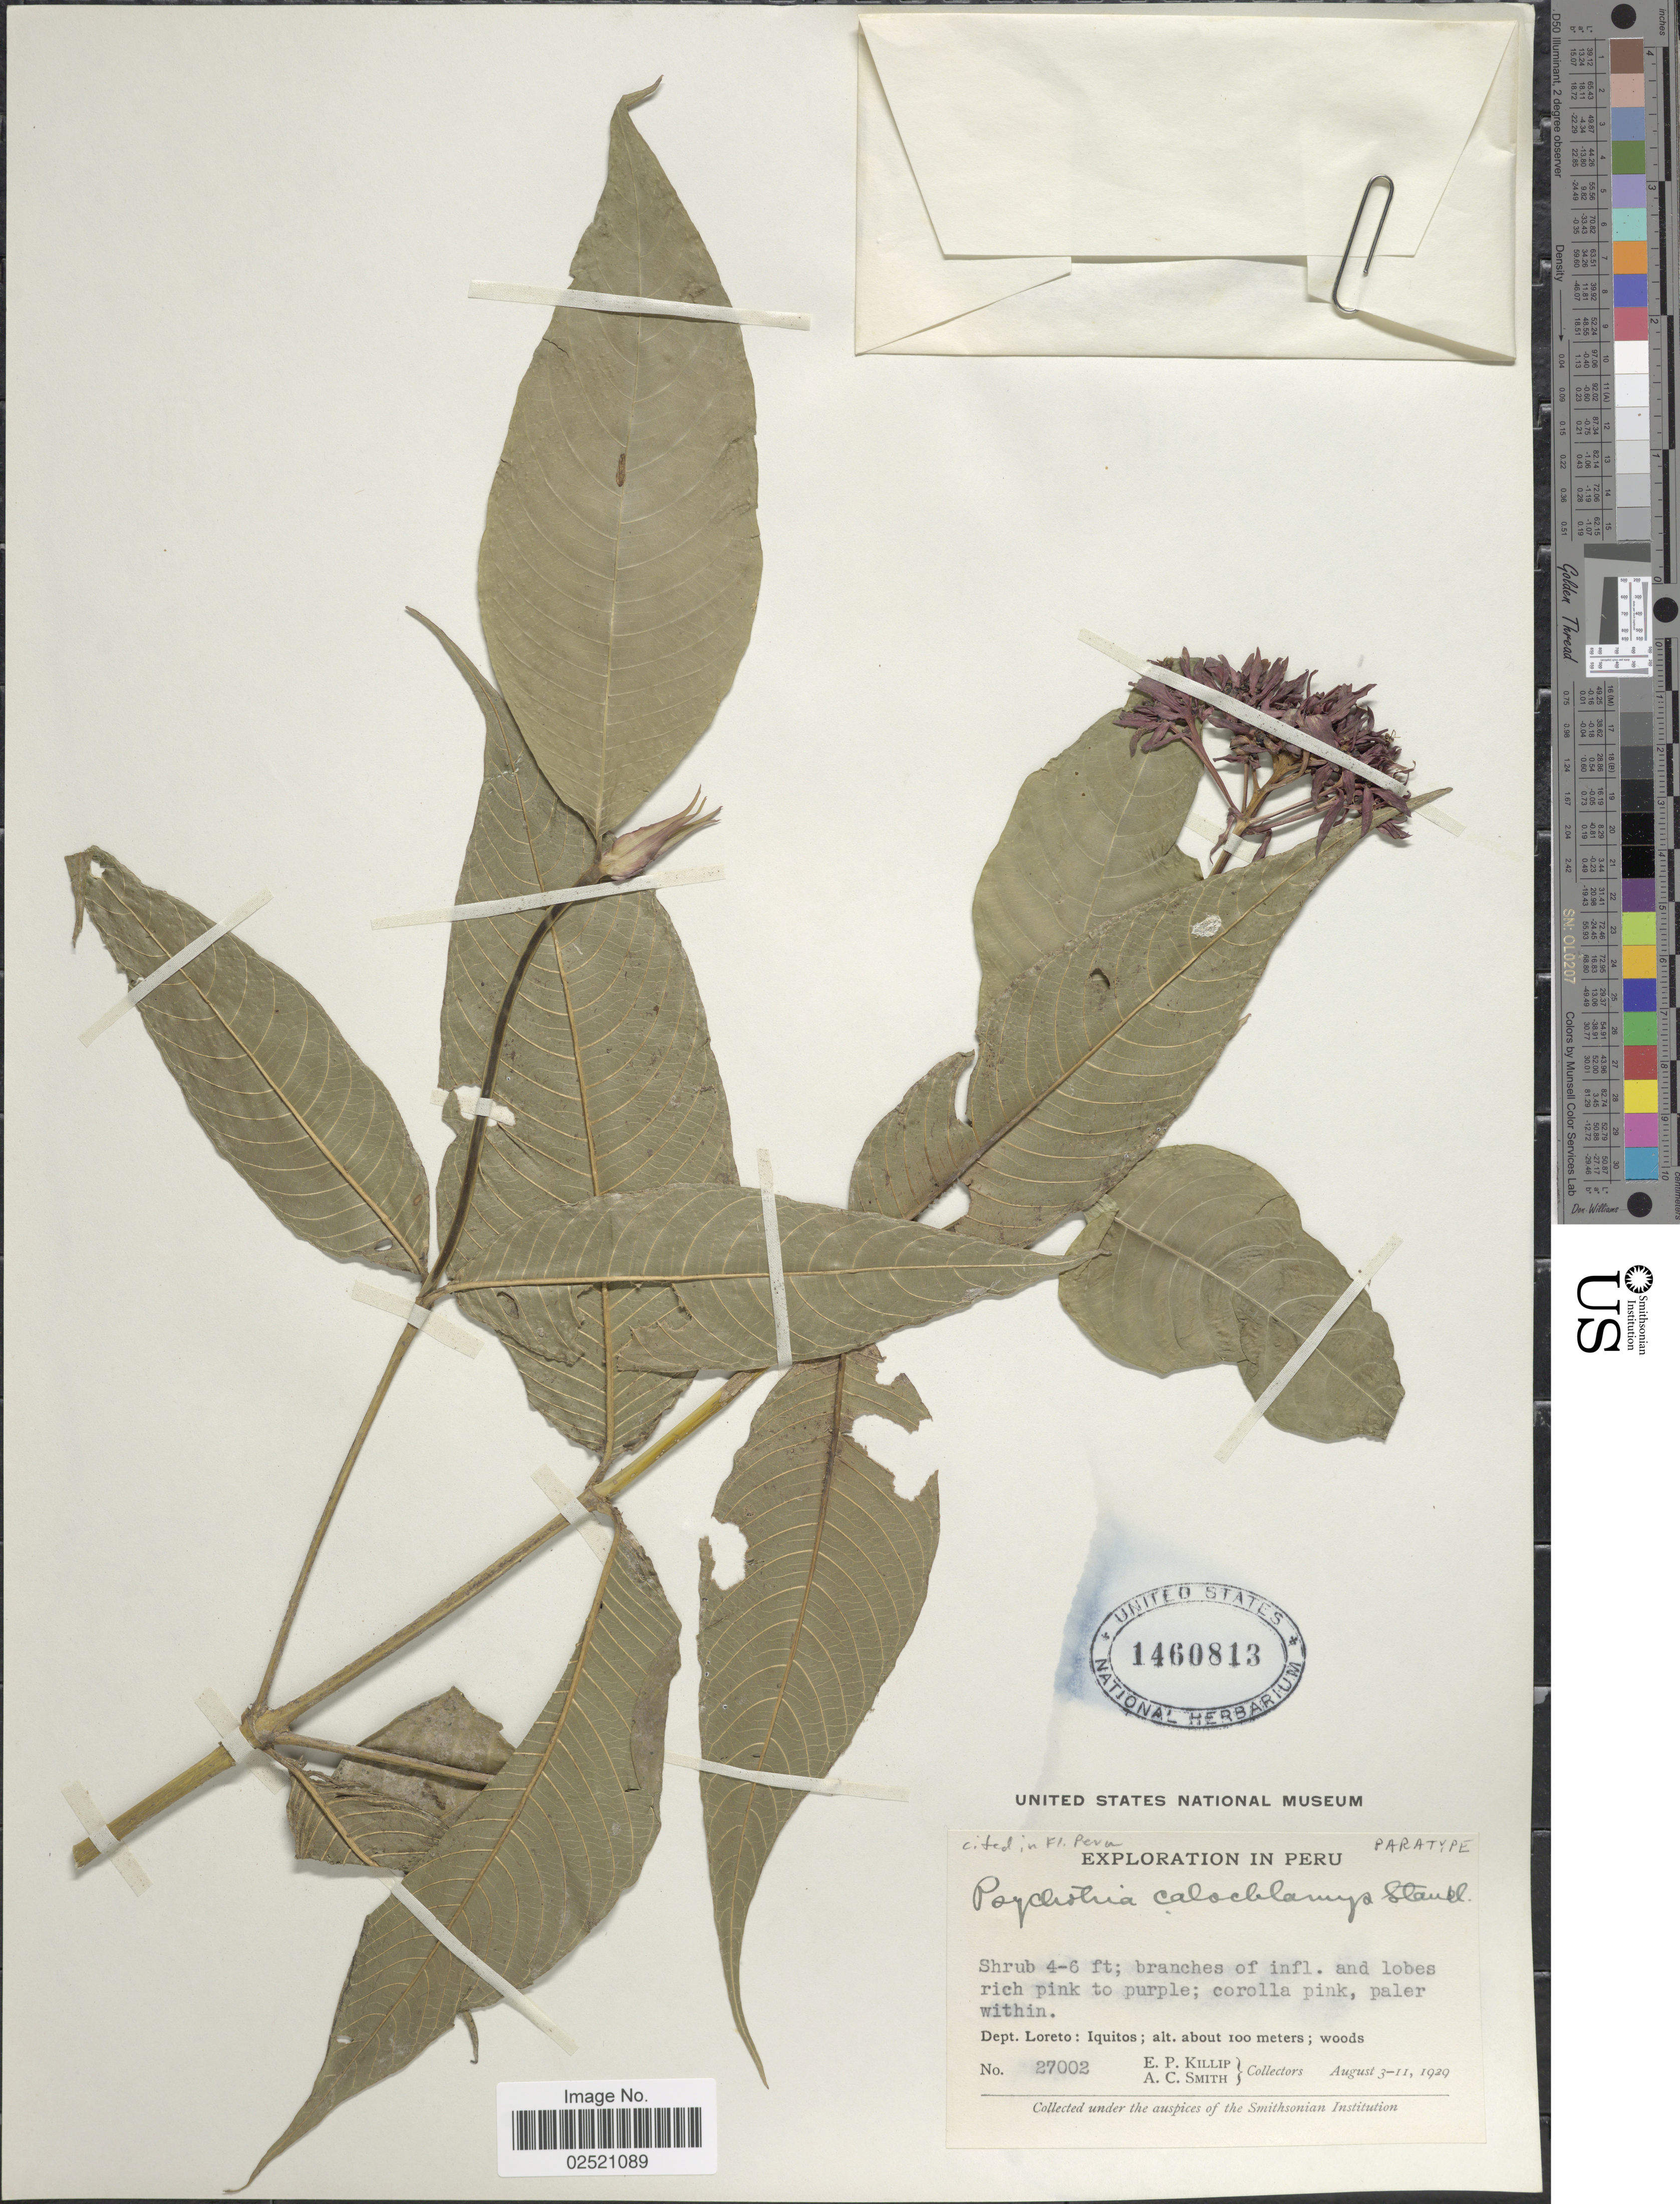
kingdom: Plantae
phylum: Tracheophyta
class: Magnoliopsida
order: Gentianales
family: Rubiaceae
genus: Psychotria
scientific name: Psychotria calochlamys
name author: Standl.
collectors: E. P. Killip & A. C. Smith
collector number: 27002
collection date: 1929-08-03/1929-08-11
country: Peru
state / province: Loreto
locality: Iquitos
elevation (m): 100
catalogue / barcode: US 1460813